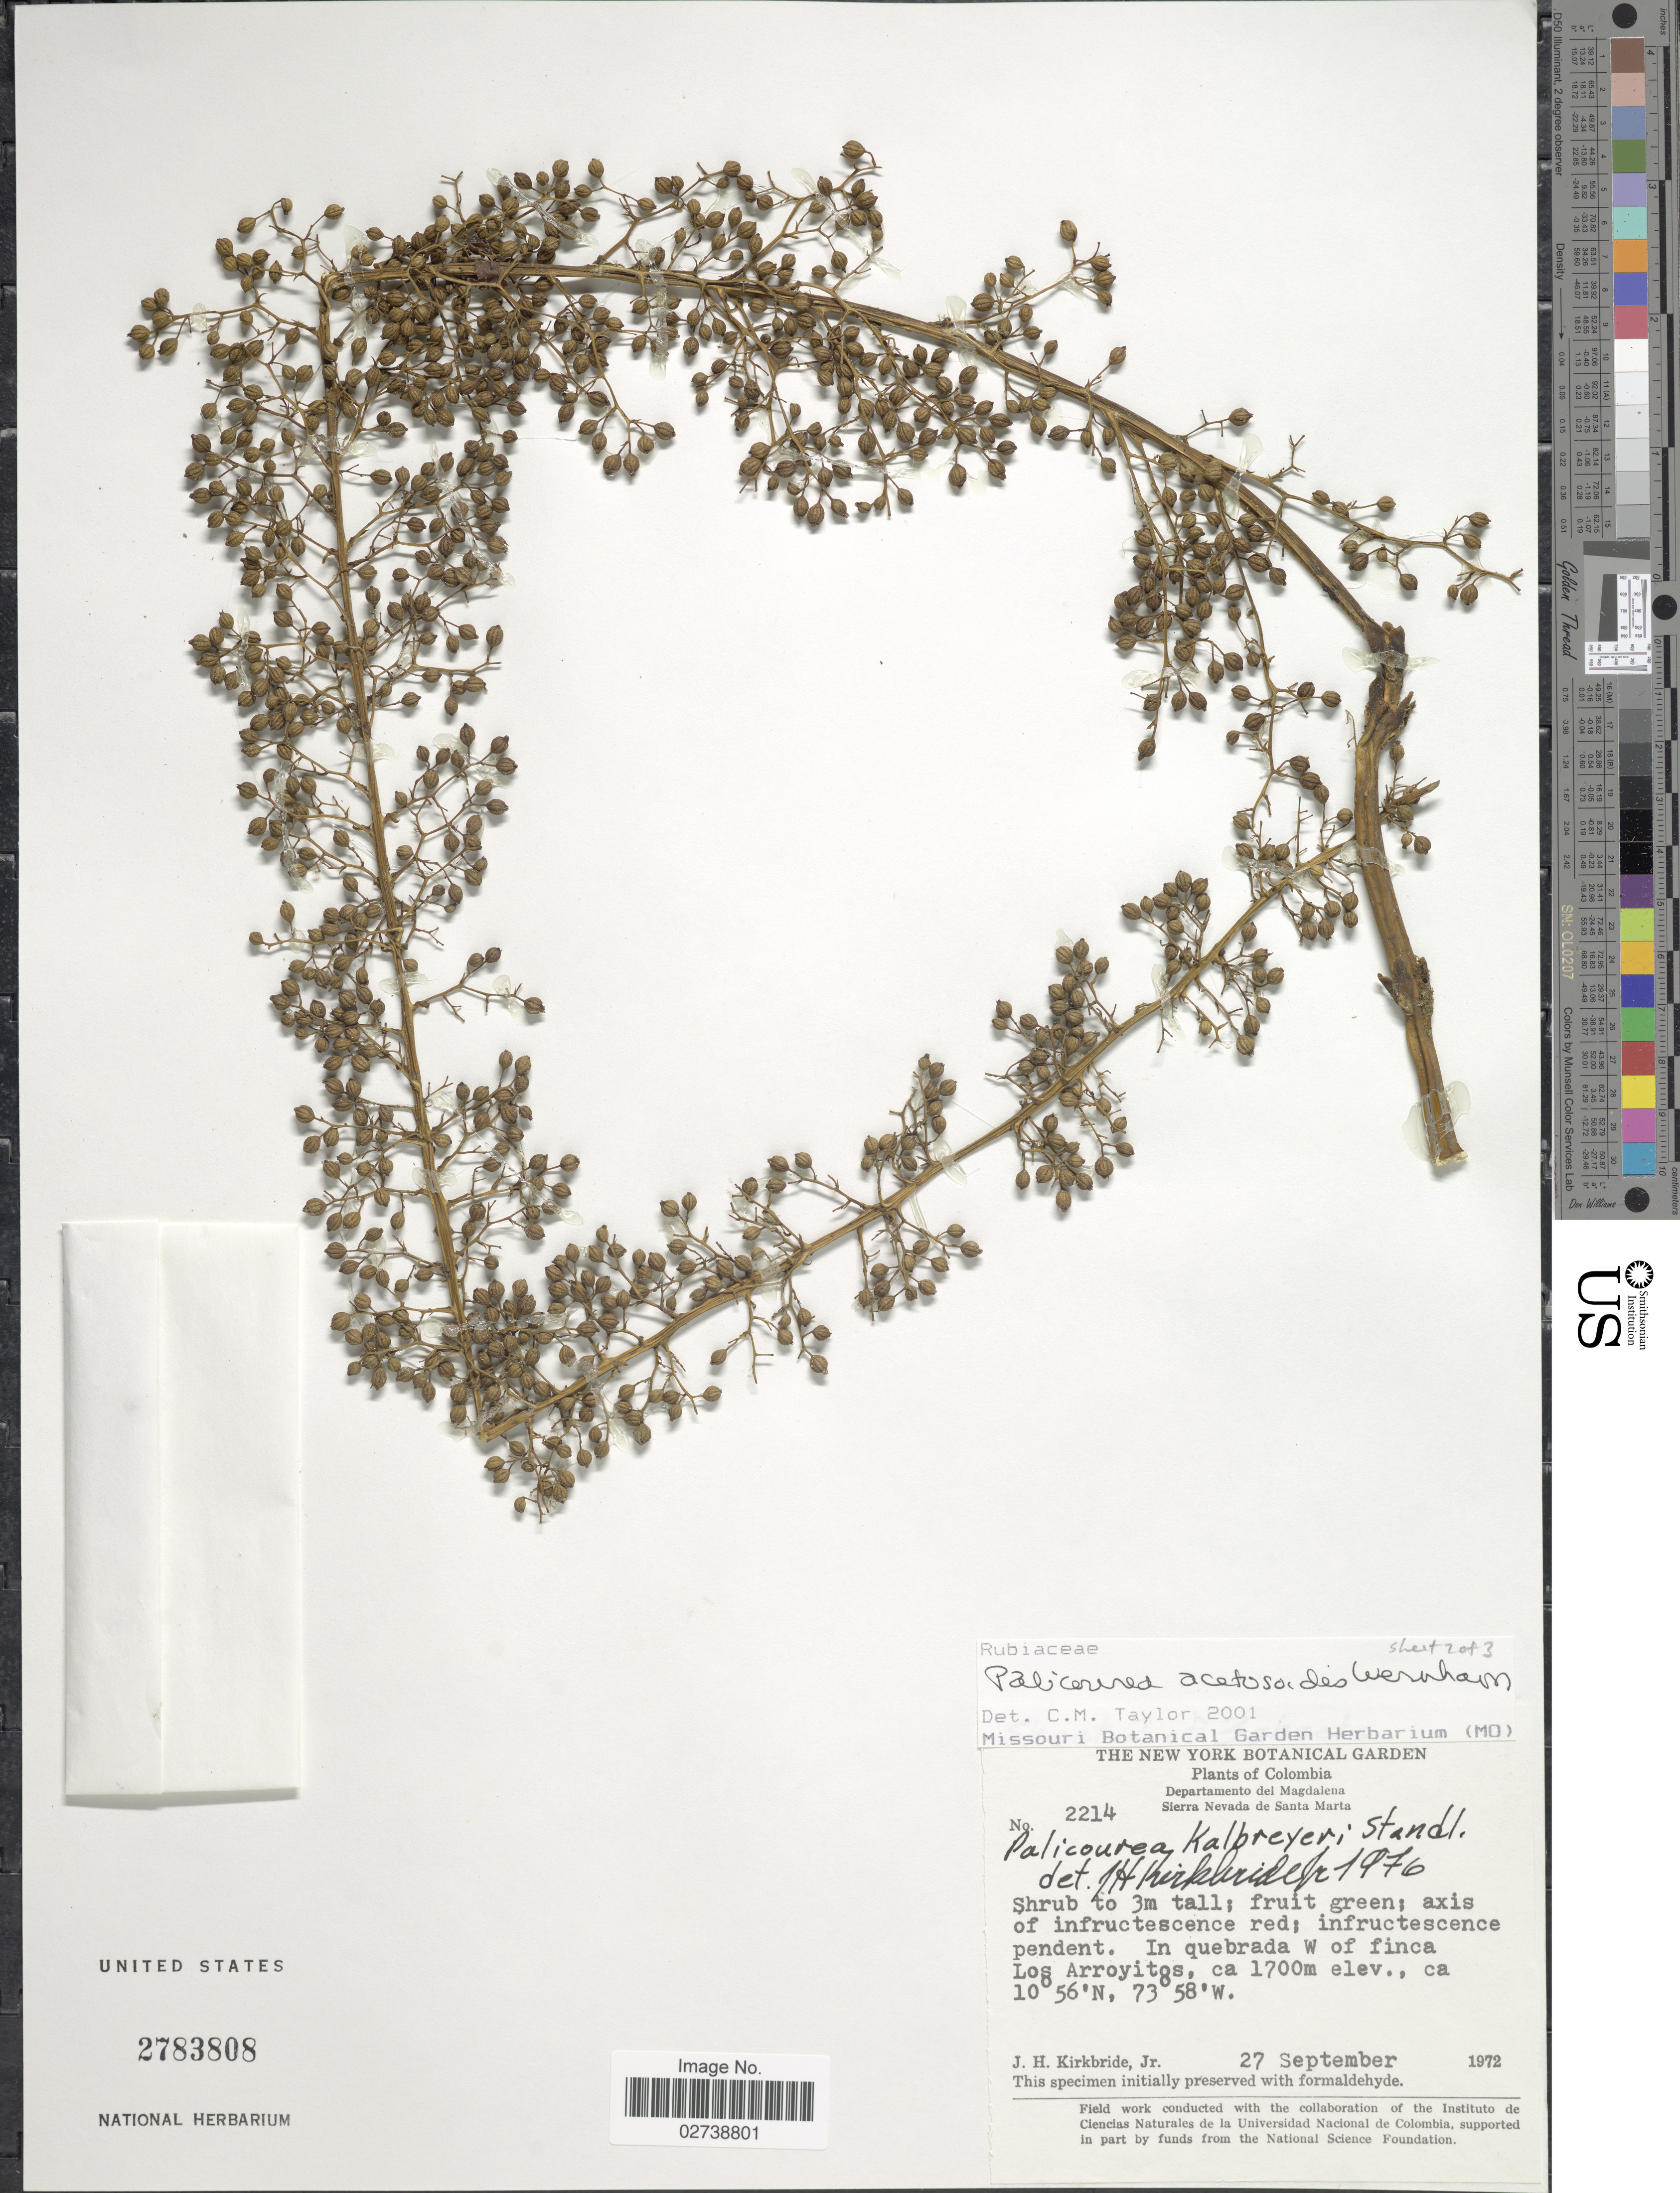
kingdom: Plantae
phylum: Tracheophyta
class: Magnoliopsida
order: Gentianales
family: Rubiaceae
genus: Palicourea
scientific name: Palicourea acetosoides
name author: Wernham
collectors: J. H. Kirkbride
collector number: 2214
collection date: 1972-09-27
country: Colombia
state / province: Magdalena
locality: Departamento del Magdalena, Sierra Nevada de Santa Marta. In quebrada W of finca Los Arroyitos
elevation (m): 1700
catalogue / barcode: US 2783808